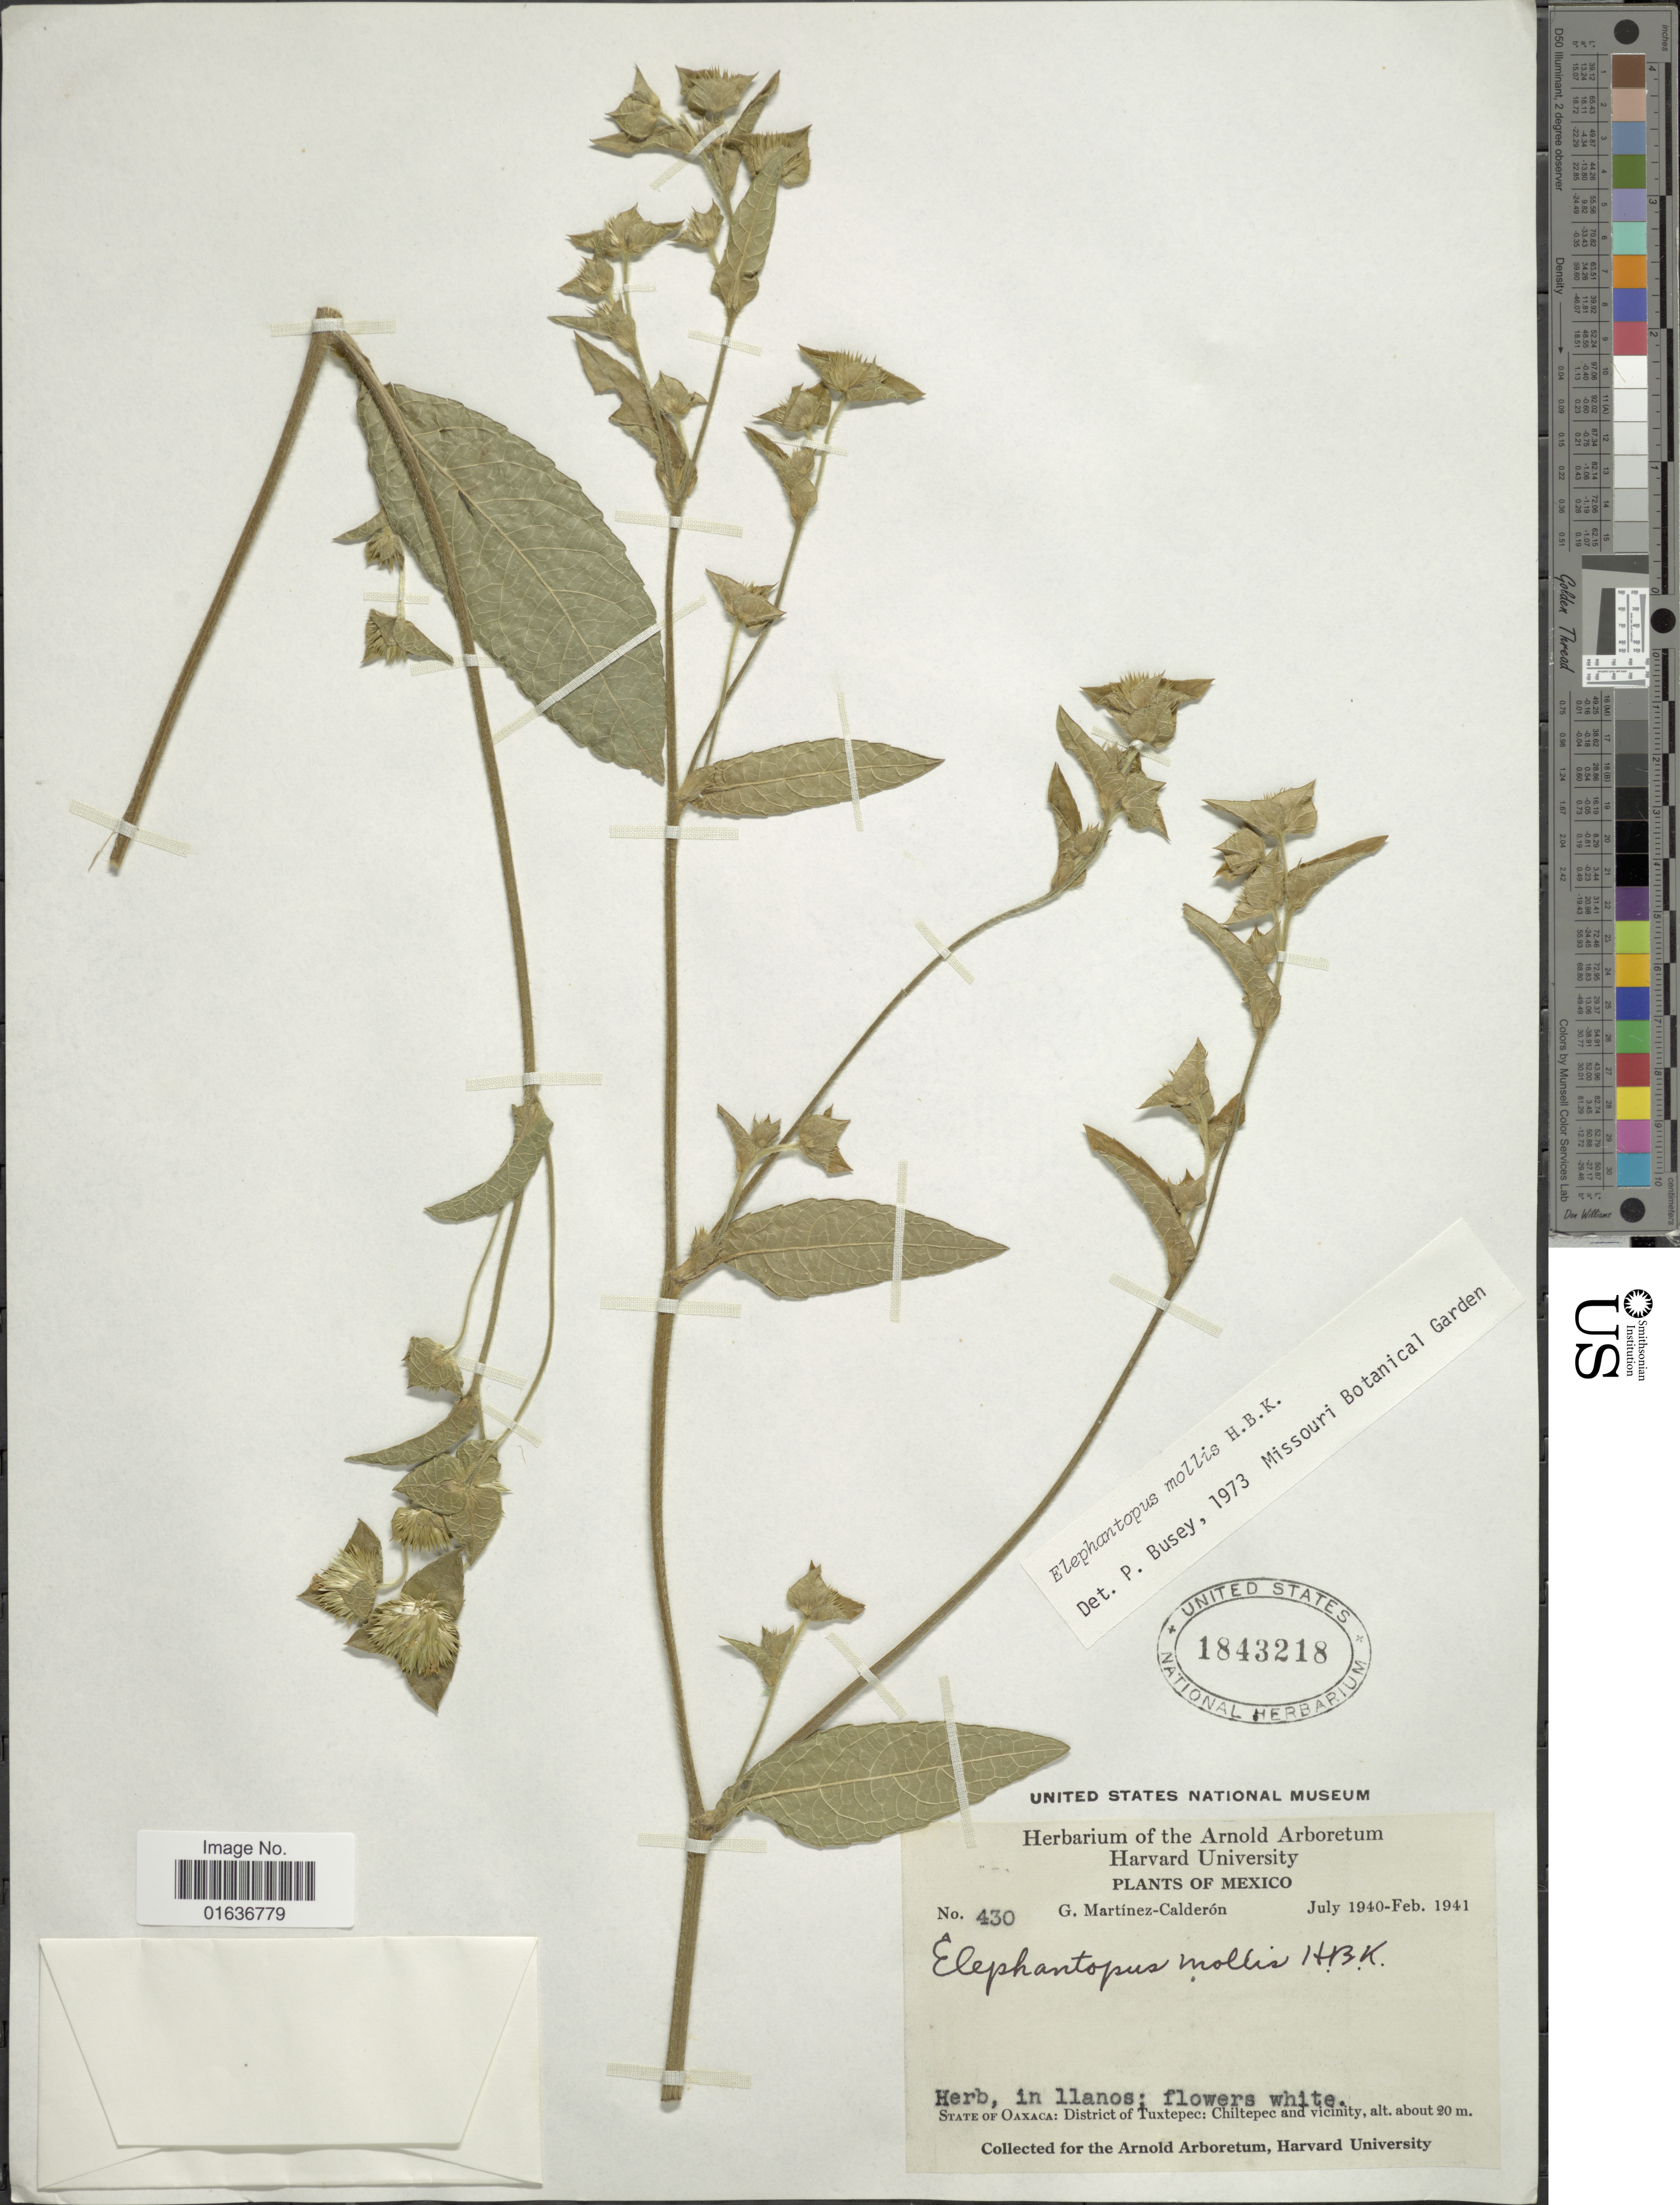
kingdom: Plantae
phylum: Tracheophyta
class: Magnoliopsida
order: Asterales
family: Asteraceae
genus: Elephantopus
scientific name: Elephantopus mollis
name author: Kunth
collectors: G. Martínez Calderón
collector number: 430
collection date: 1940-07/1941-02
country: Mexico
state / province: Oaxaca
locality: District of Tuxtepec: Chiltepec and vicinity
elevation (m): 20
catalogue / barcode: US 1843218